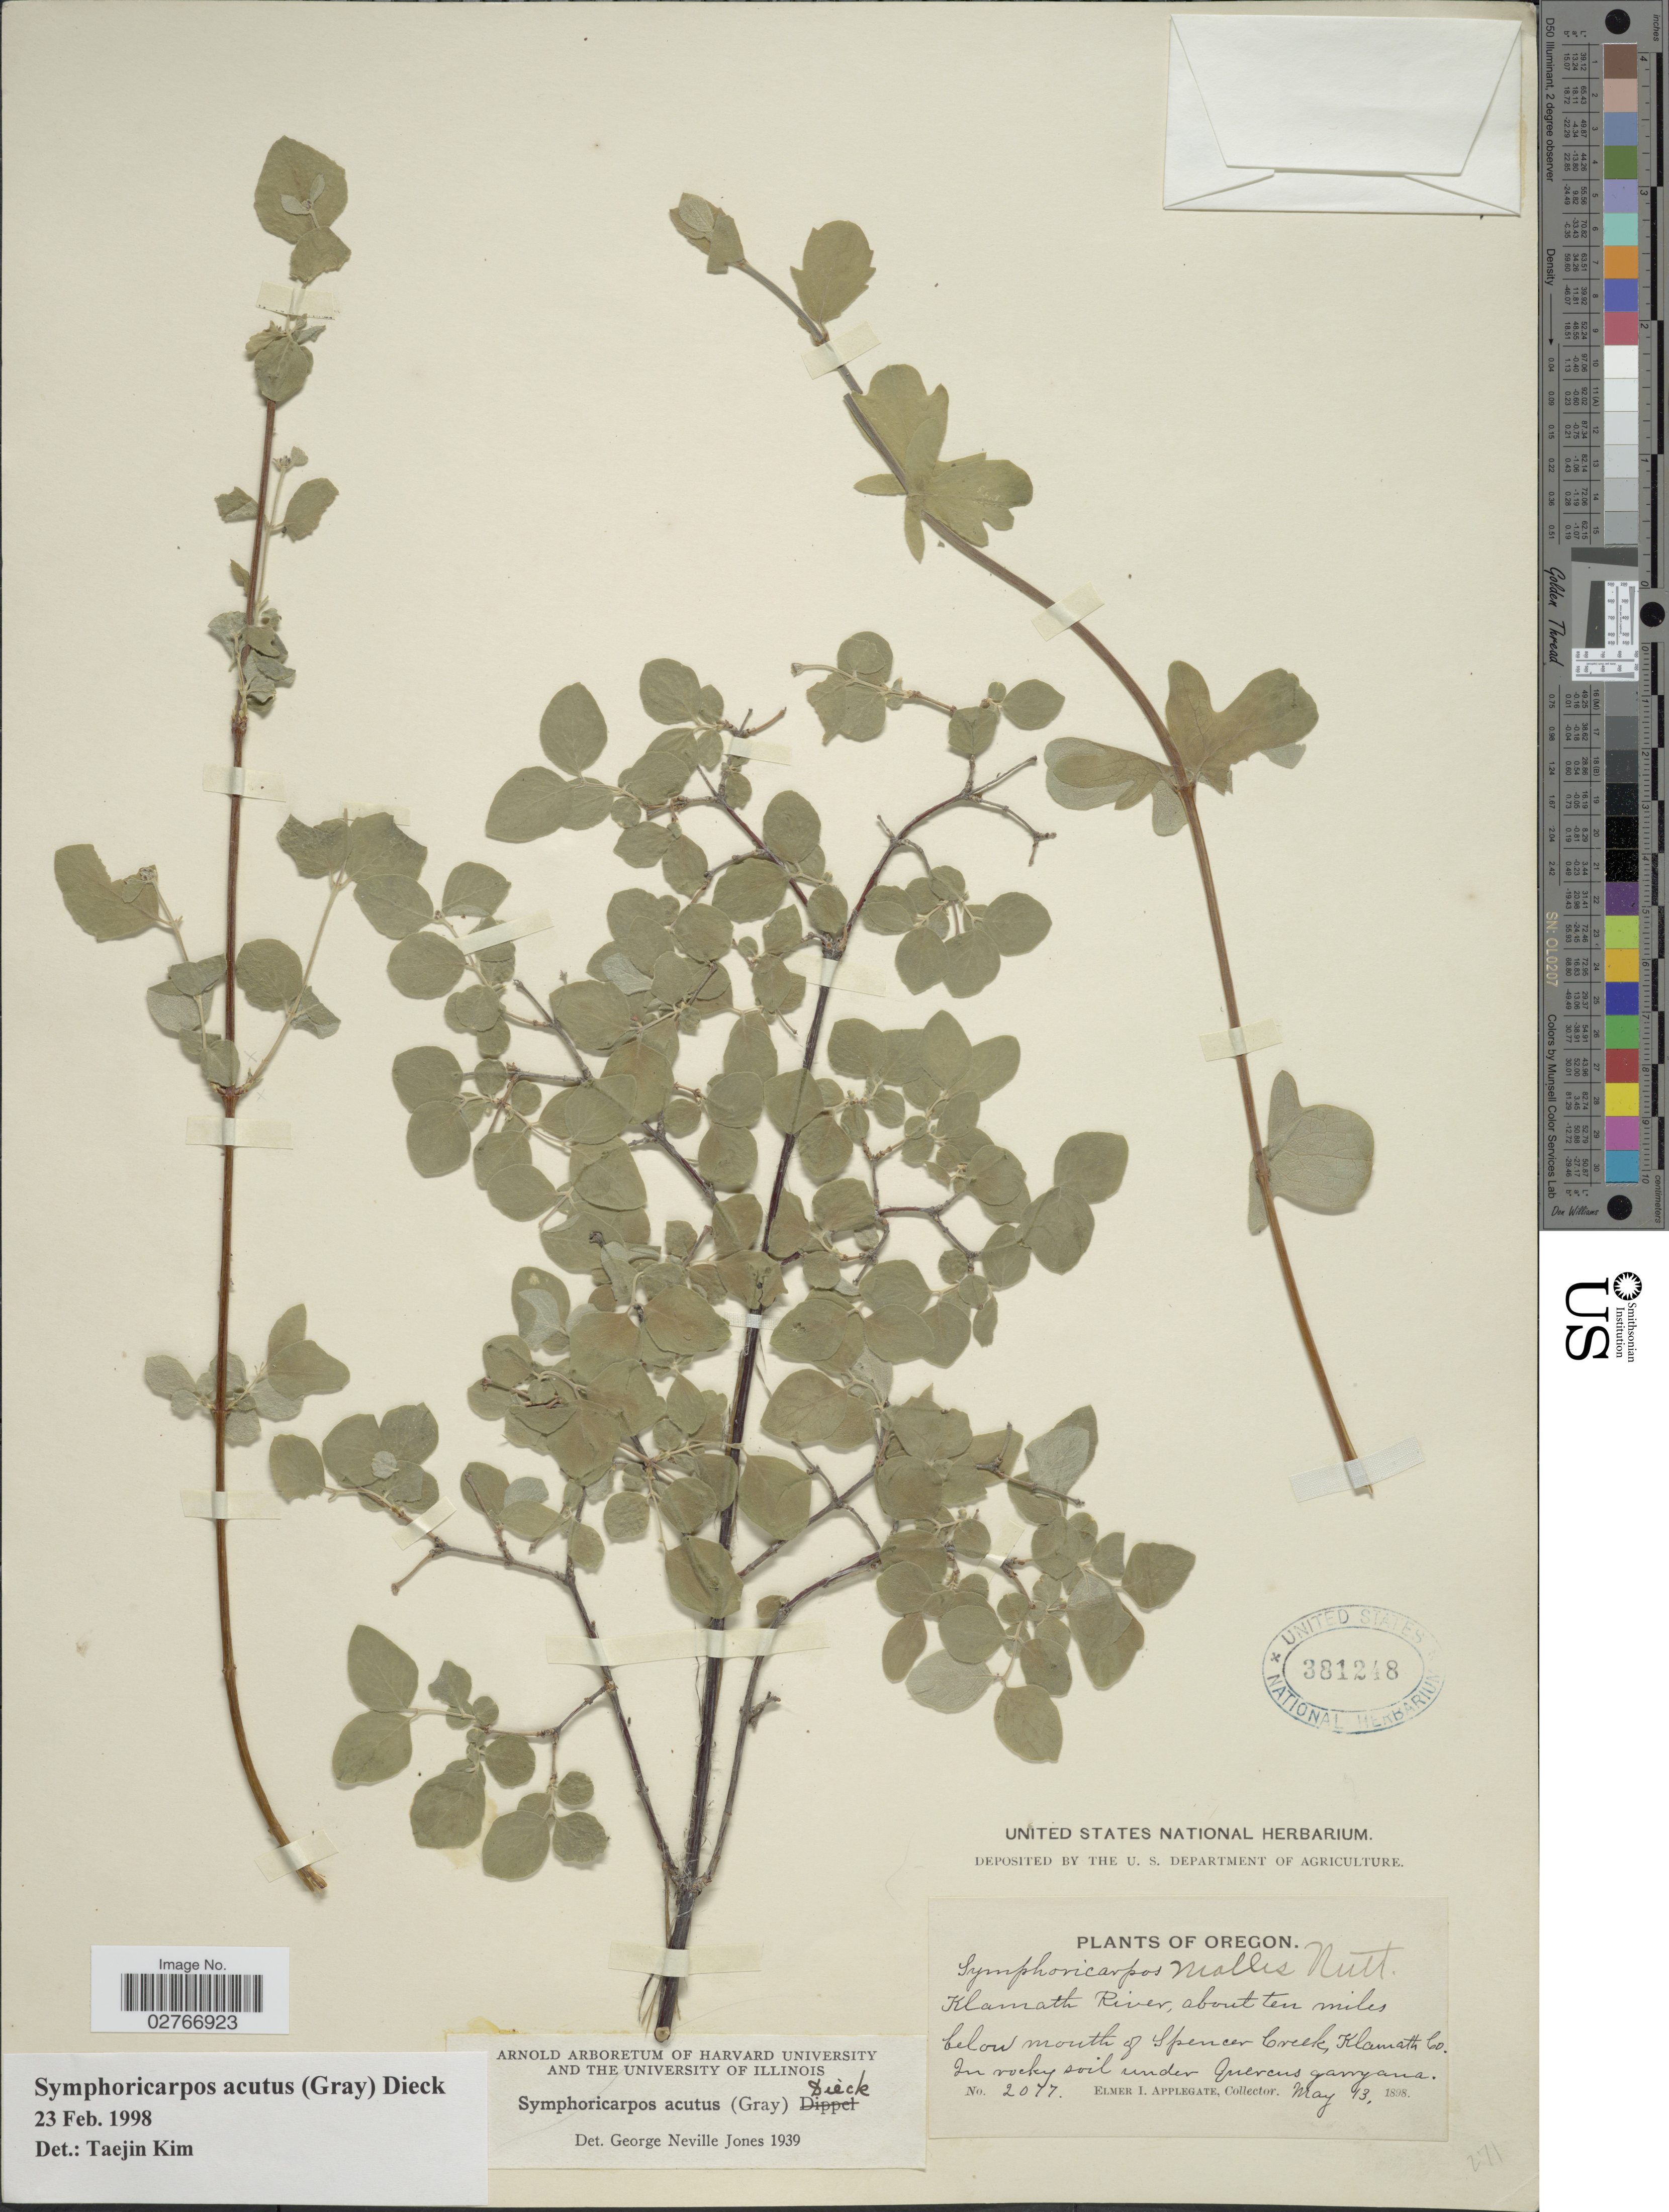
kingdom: Plantae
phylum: Tracheophyta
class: Magnoliopsida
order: Dipsacales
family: Caprifoliaceae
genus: Symphoricarpos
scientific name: Symphoricarpos acutus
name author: (A. Gray) Dieck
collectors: E. I. Applegate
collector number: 2017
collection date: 1898-05-13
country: United States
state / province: Oregon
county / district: Klamath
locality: Klamath River, about ten miles below mouth of Spencer Creek, Klamath Co.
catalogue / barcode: US 381248